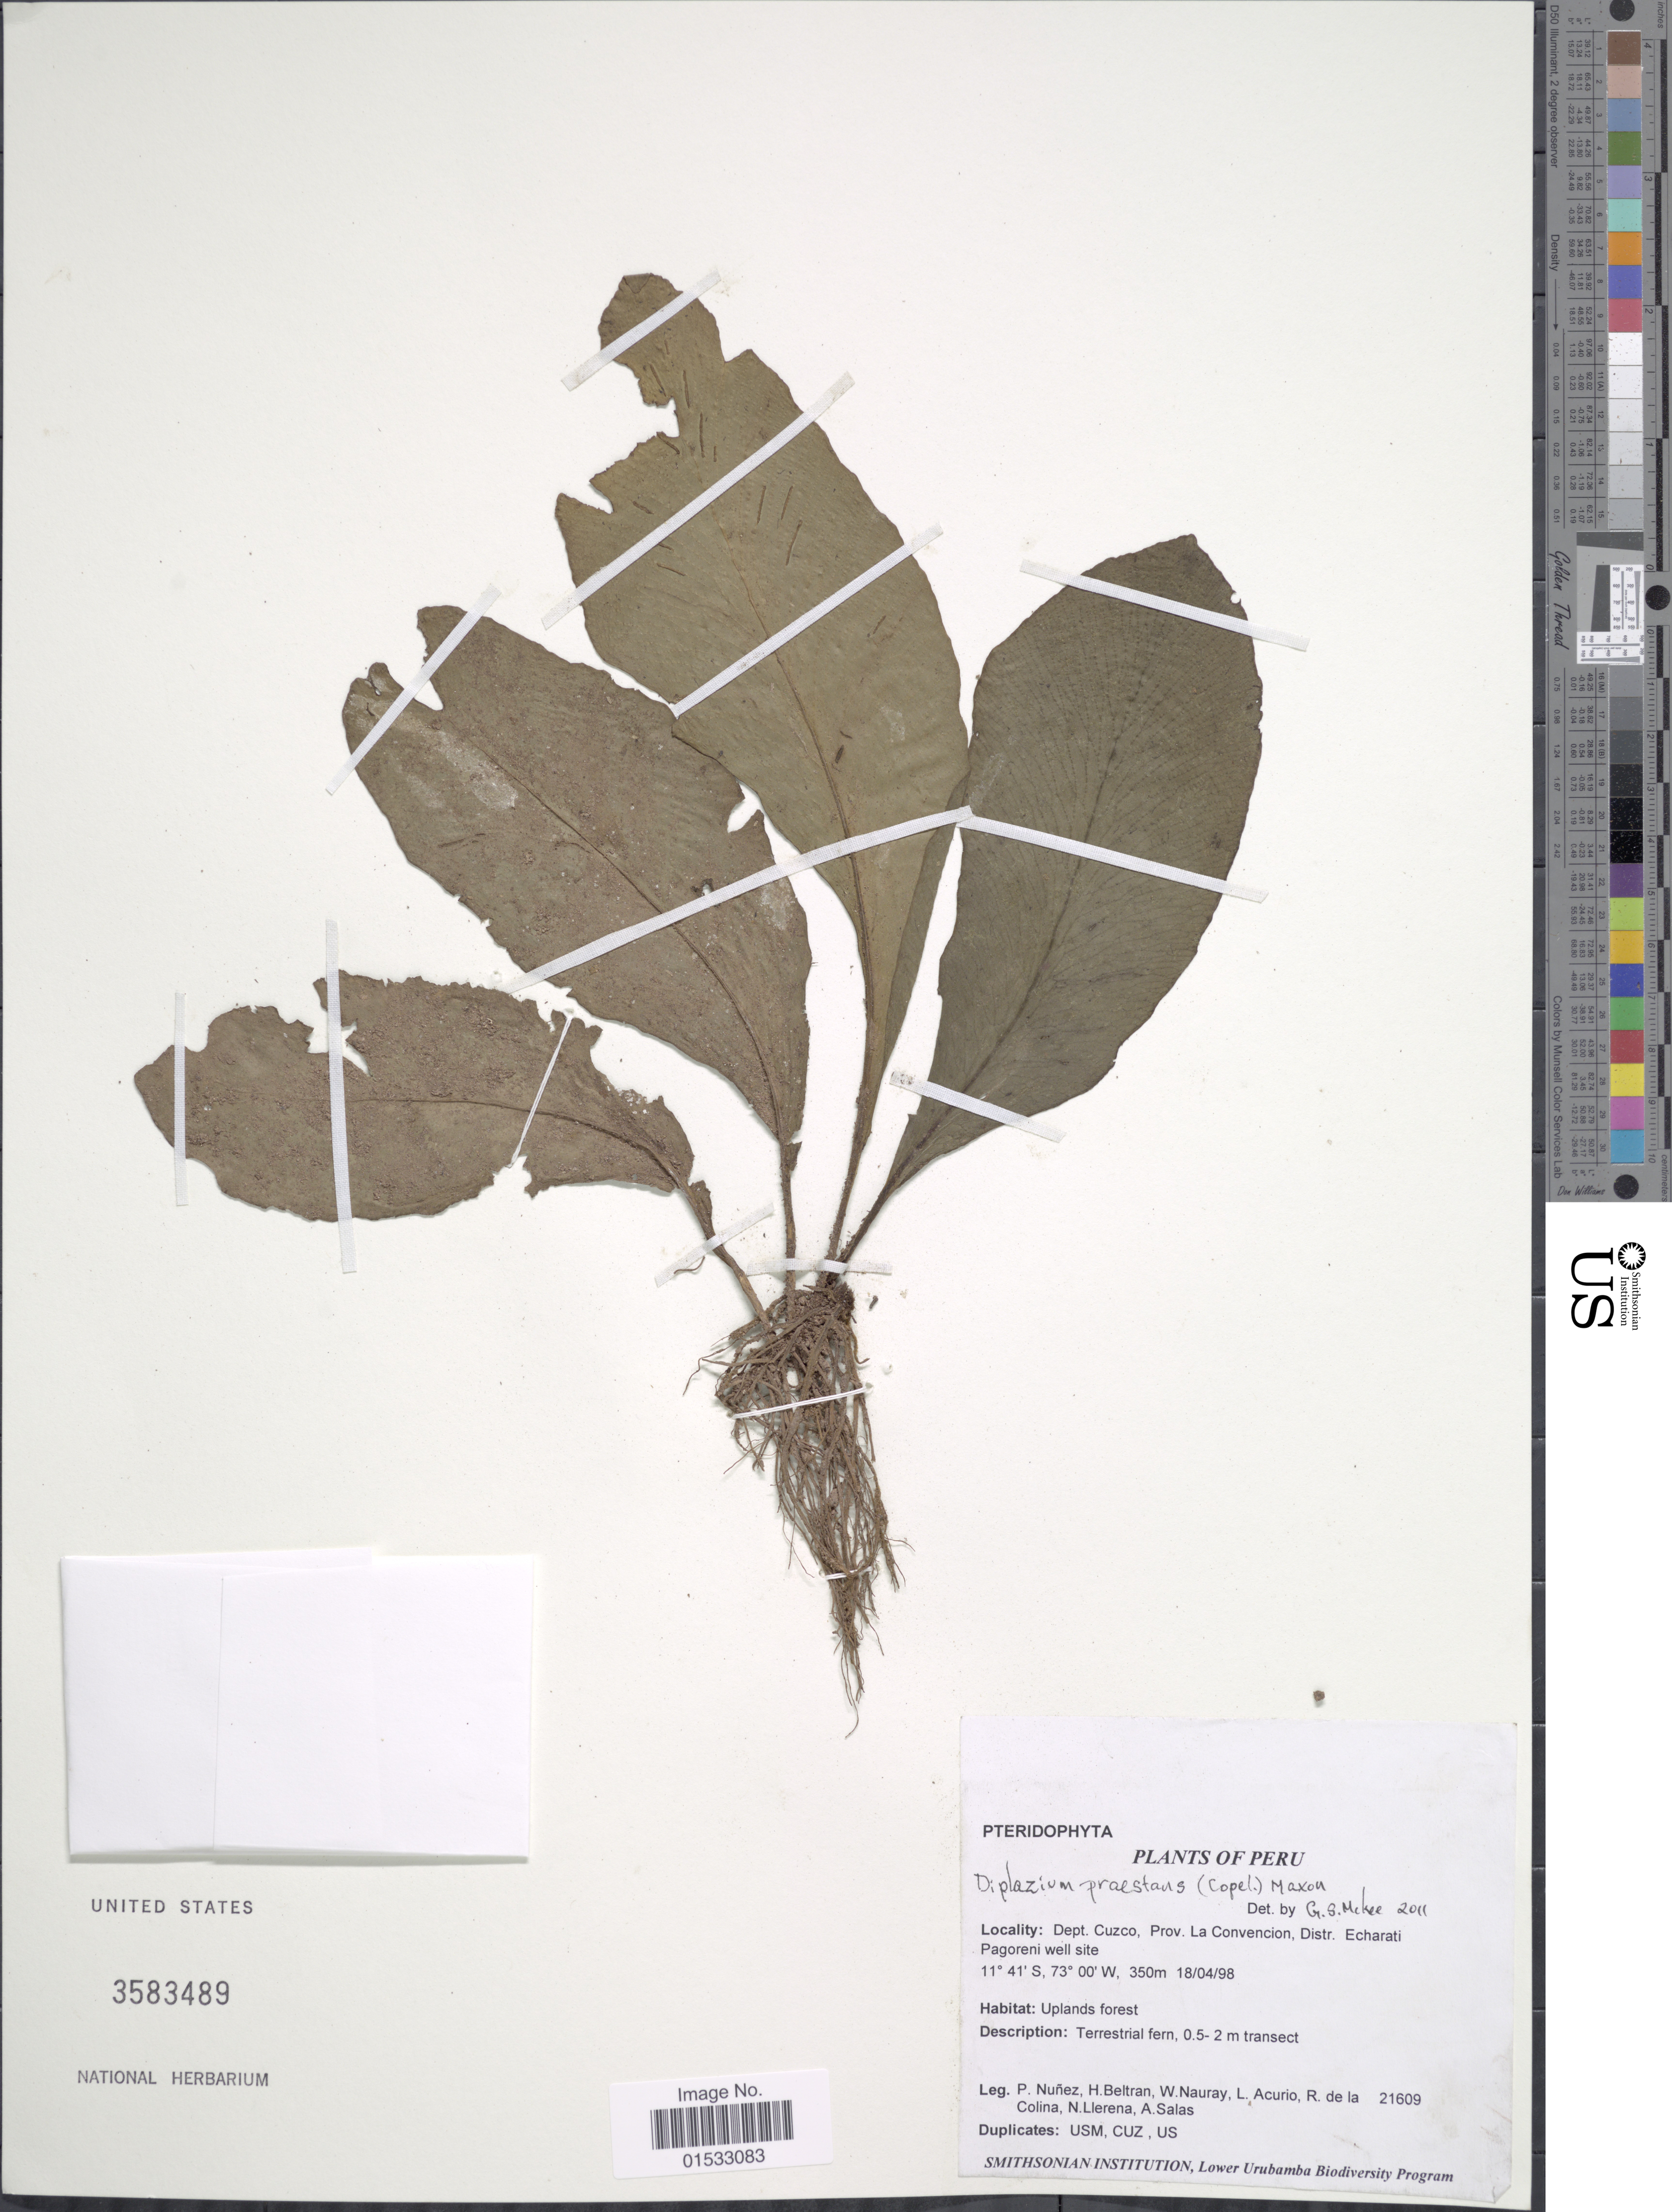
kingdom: Plantae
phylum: Tracheophyta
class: Polypodiopsida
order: Polypodiales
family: Aspleniaceae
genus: Hymenasplenium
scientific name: Hymenasplenium praestans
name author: (Copel.) Testo et al.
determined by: Reis, Atiles, (VT), University of Vermont (UNITED STATES)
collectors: P. Nuñez V., H. Beltran, W. Nauray, L. Acurio & et al.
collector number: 21609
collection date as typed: Transcribed d/m/y: 18/4/98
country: Peru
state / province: Cusco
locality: Prov. La Convencion, Distr. Echarati Pagoreni well site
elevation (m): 350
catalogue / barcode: US 3583489